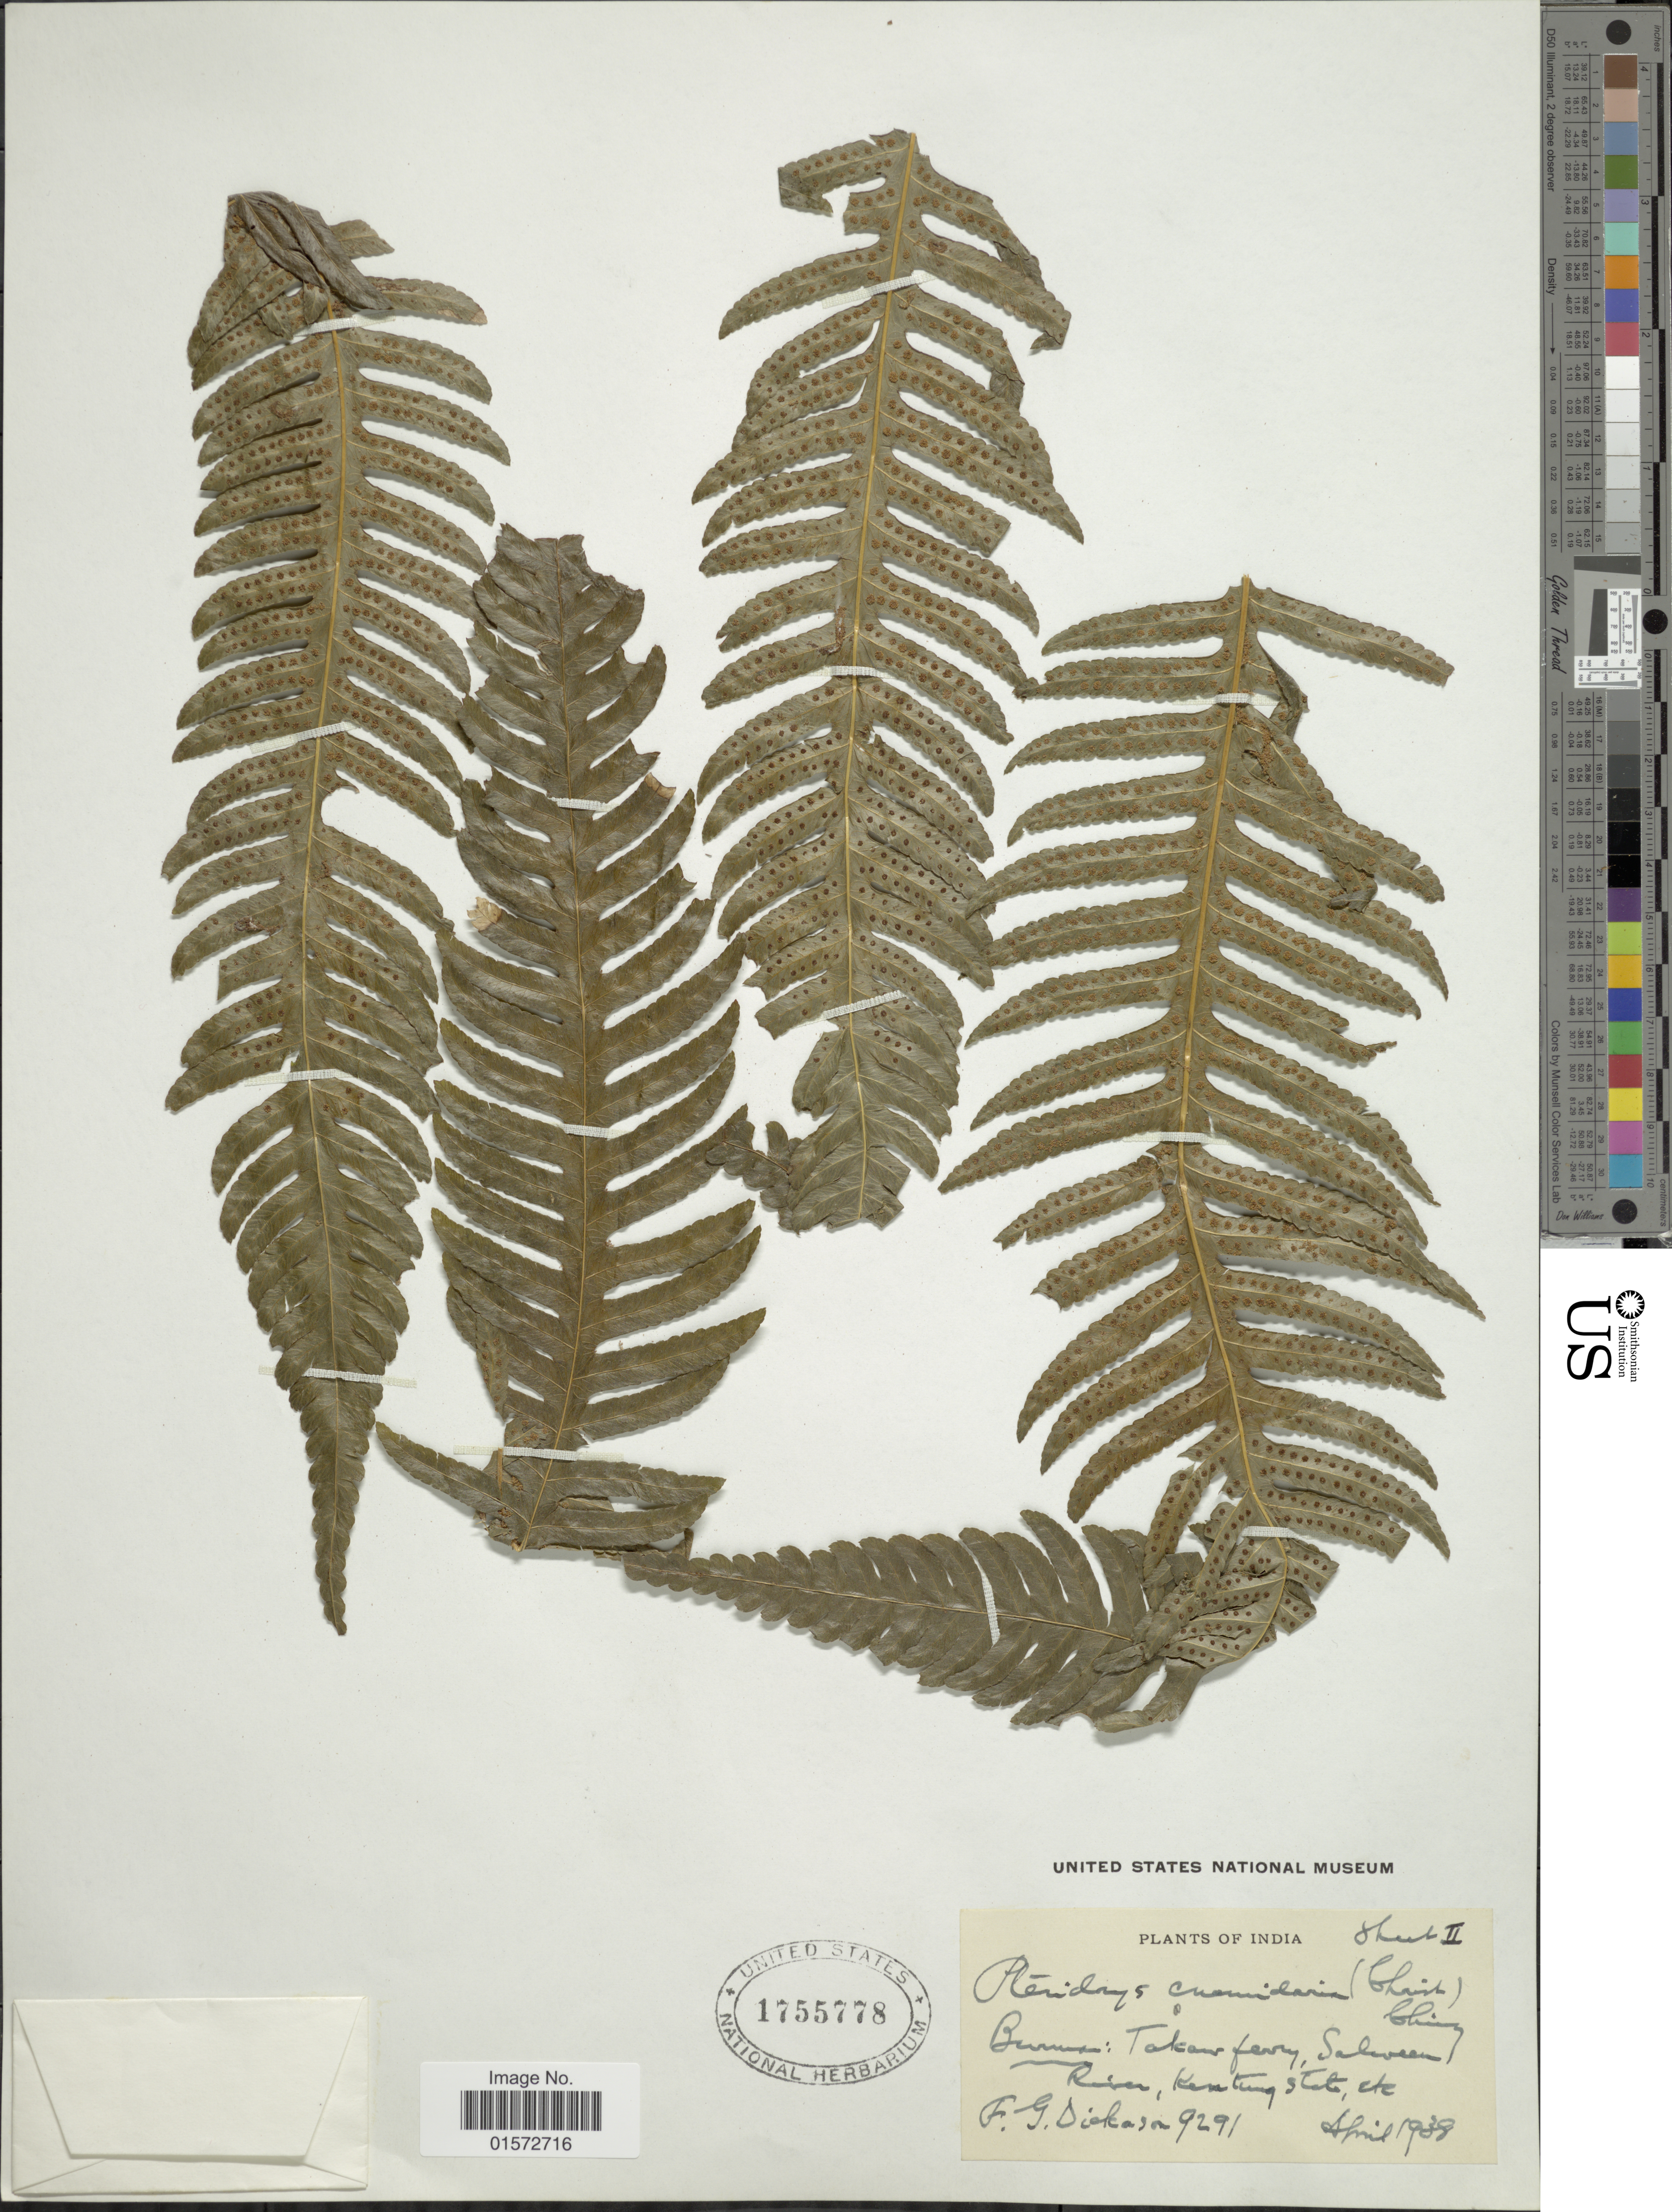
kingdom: Plantae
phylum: Tracheophyta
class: Polypodiopsida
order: Polypodiales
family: Tectariaceae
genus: Pteridrys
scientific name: Pteridrys cnemidaria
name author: (Christ) C. Chr. & Ching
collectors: F. Dickason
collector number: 9291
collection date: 1938-04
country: Myanmar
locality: Burma: Takam fevy, Salveen river, Kentung Stal [interpreted]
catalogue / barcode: US 1755778